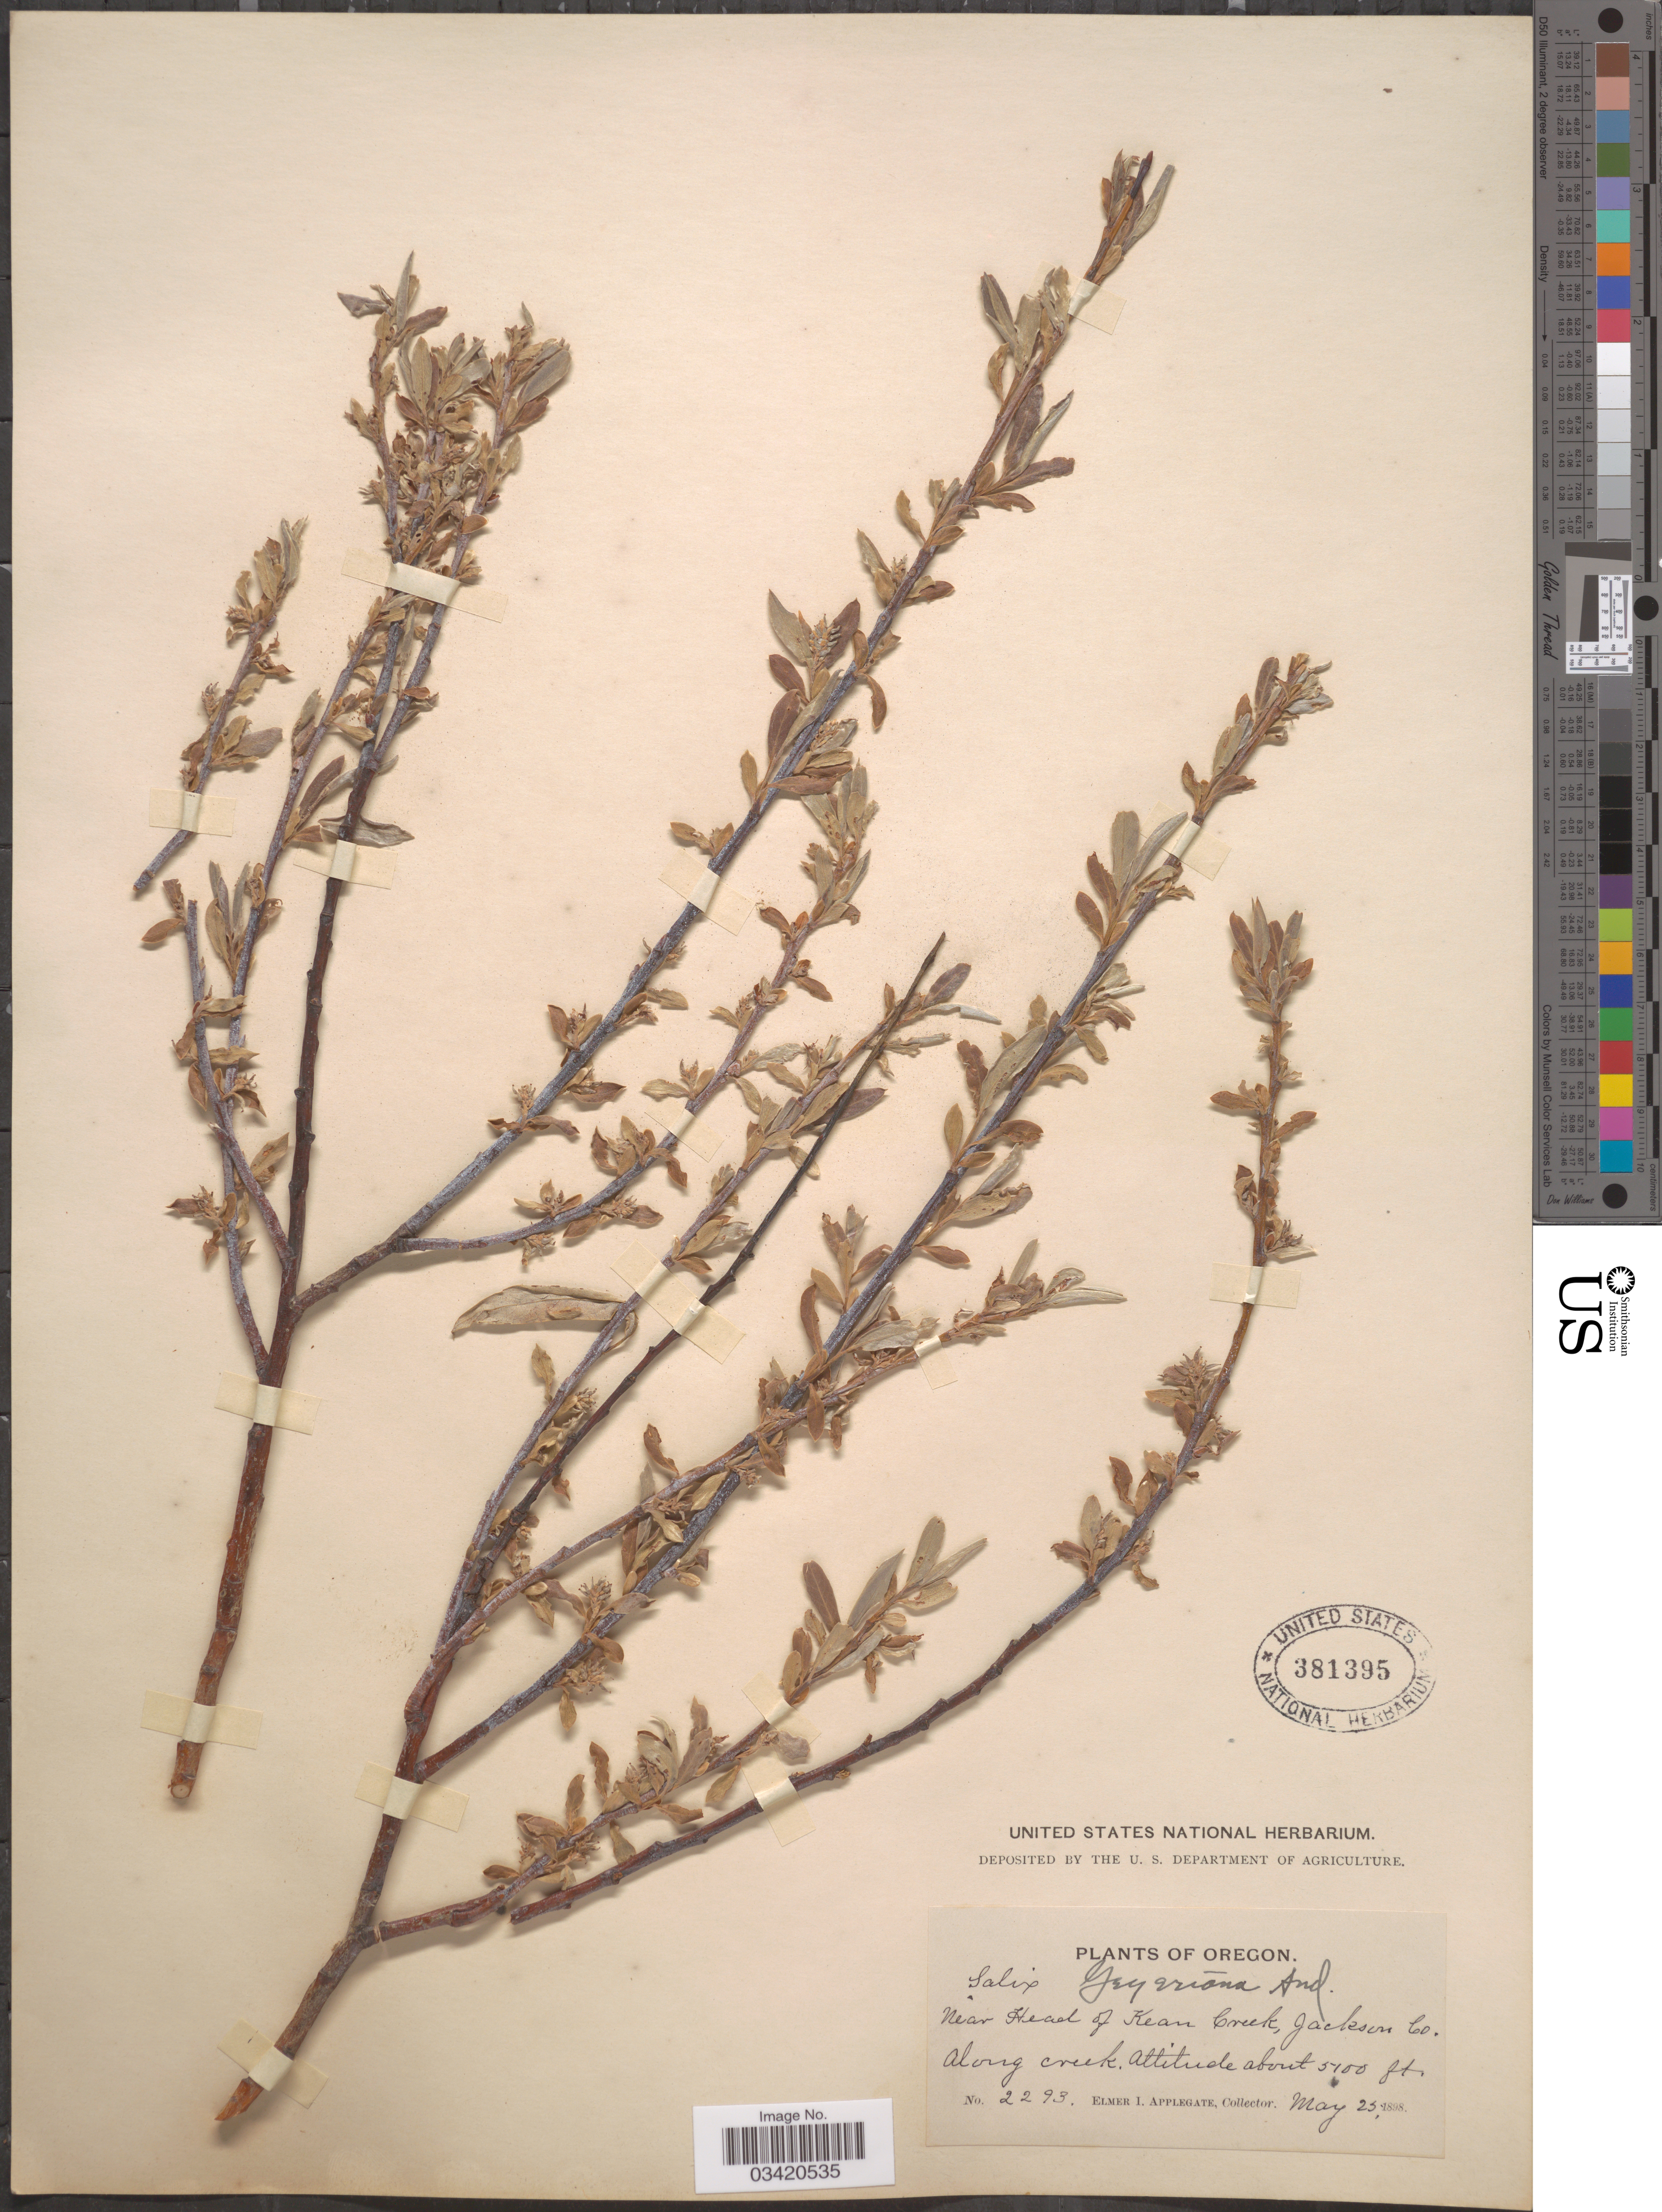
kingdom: Plantae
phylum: Tracheophyta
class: Magnoliopsida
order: Malpighiales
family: Salicaceae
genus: Salix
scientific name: Salix geyeriana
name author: Andersson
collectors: E. I. Applegate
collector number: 2293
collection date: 1898-05-25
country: United States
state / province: Oregon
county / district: Jackson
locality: Near Head of Kean Creek, Jackson Co.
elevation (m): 1554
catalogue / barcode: US 381395